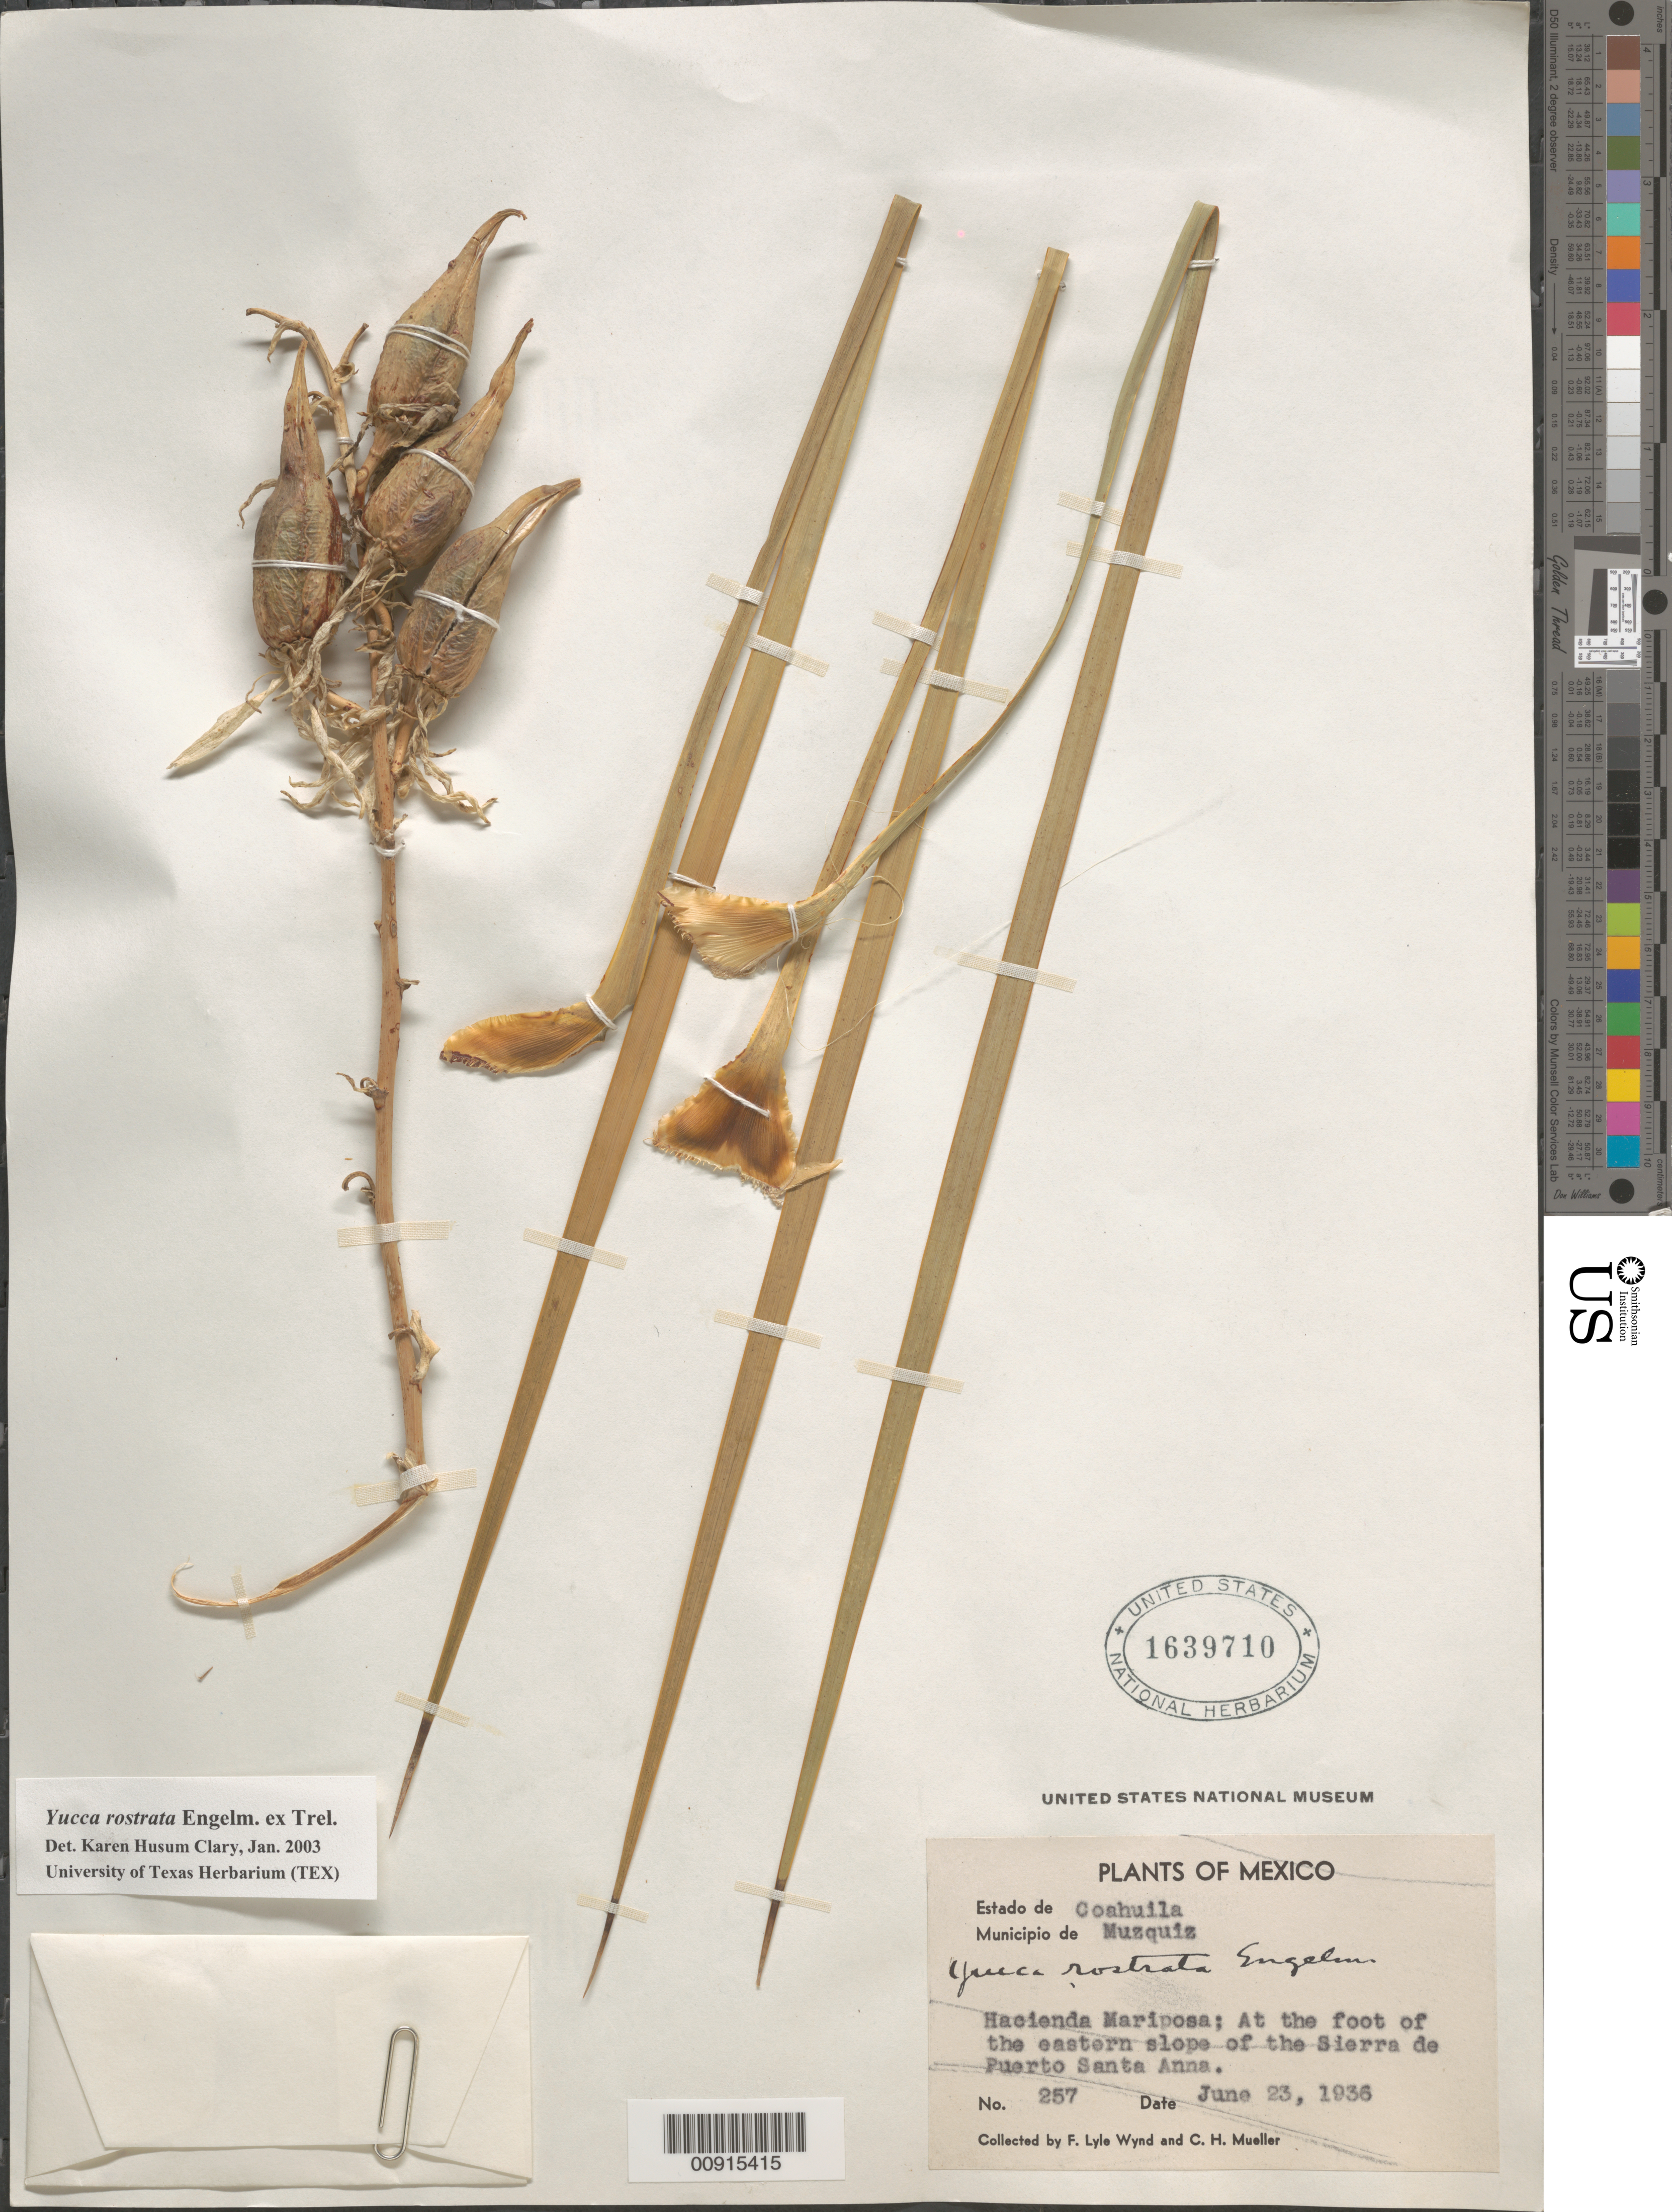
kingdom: Plantae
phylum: Tracheophyta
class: Liliopsida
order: Asparagales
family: Asparagaceae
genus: Yucca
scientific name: Yucca rostrata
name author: Engelm. ex Trel.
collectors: F. L. Wynd & C. H. Mueller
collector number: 257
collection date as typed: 23 Jun 1936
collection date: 1936-06-23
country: Mexico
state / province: Coahuila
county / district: Muzquiz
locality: Estado de Coahuila: Municipio de Muzquiz: Hacienda Mariposa; at the foot of the eastern slope of the Sierra de Puerto Santa Anna.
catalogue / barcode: US 1639710